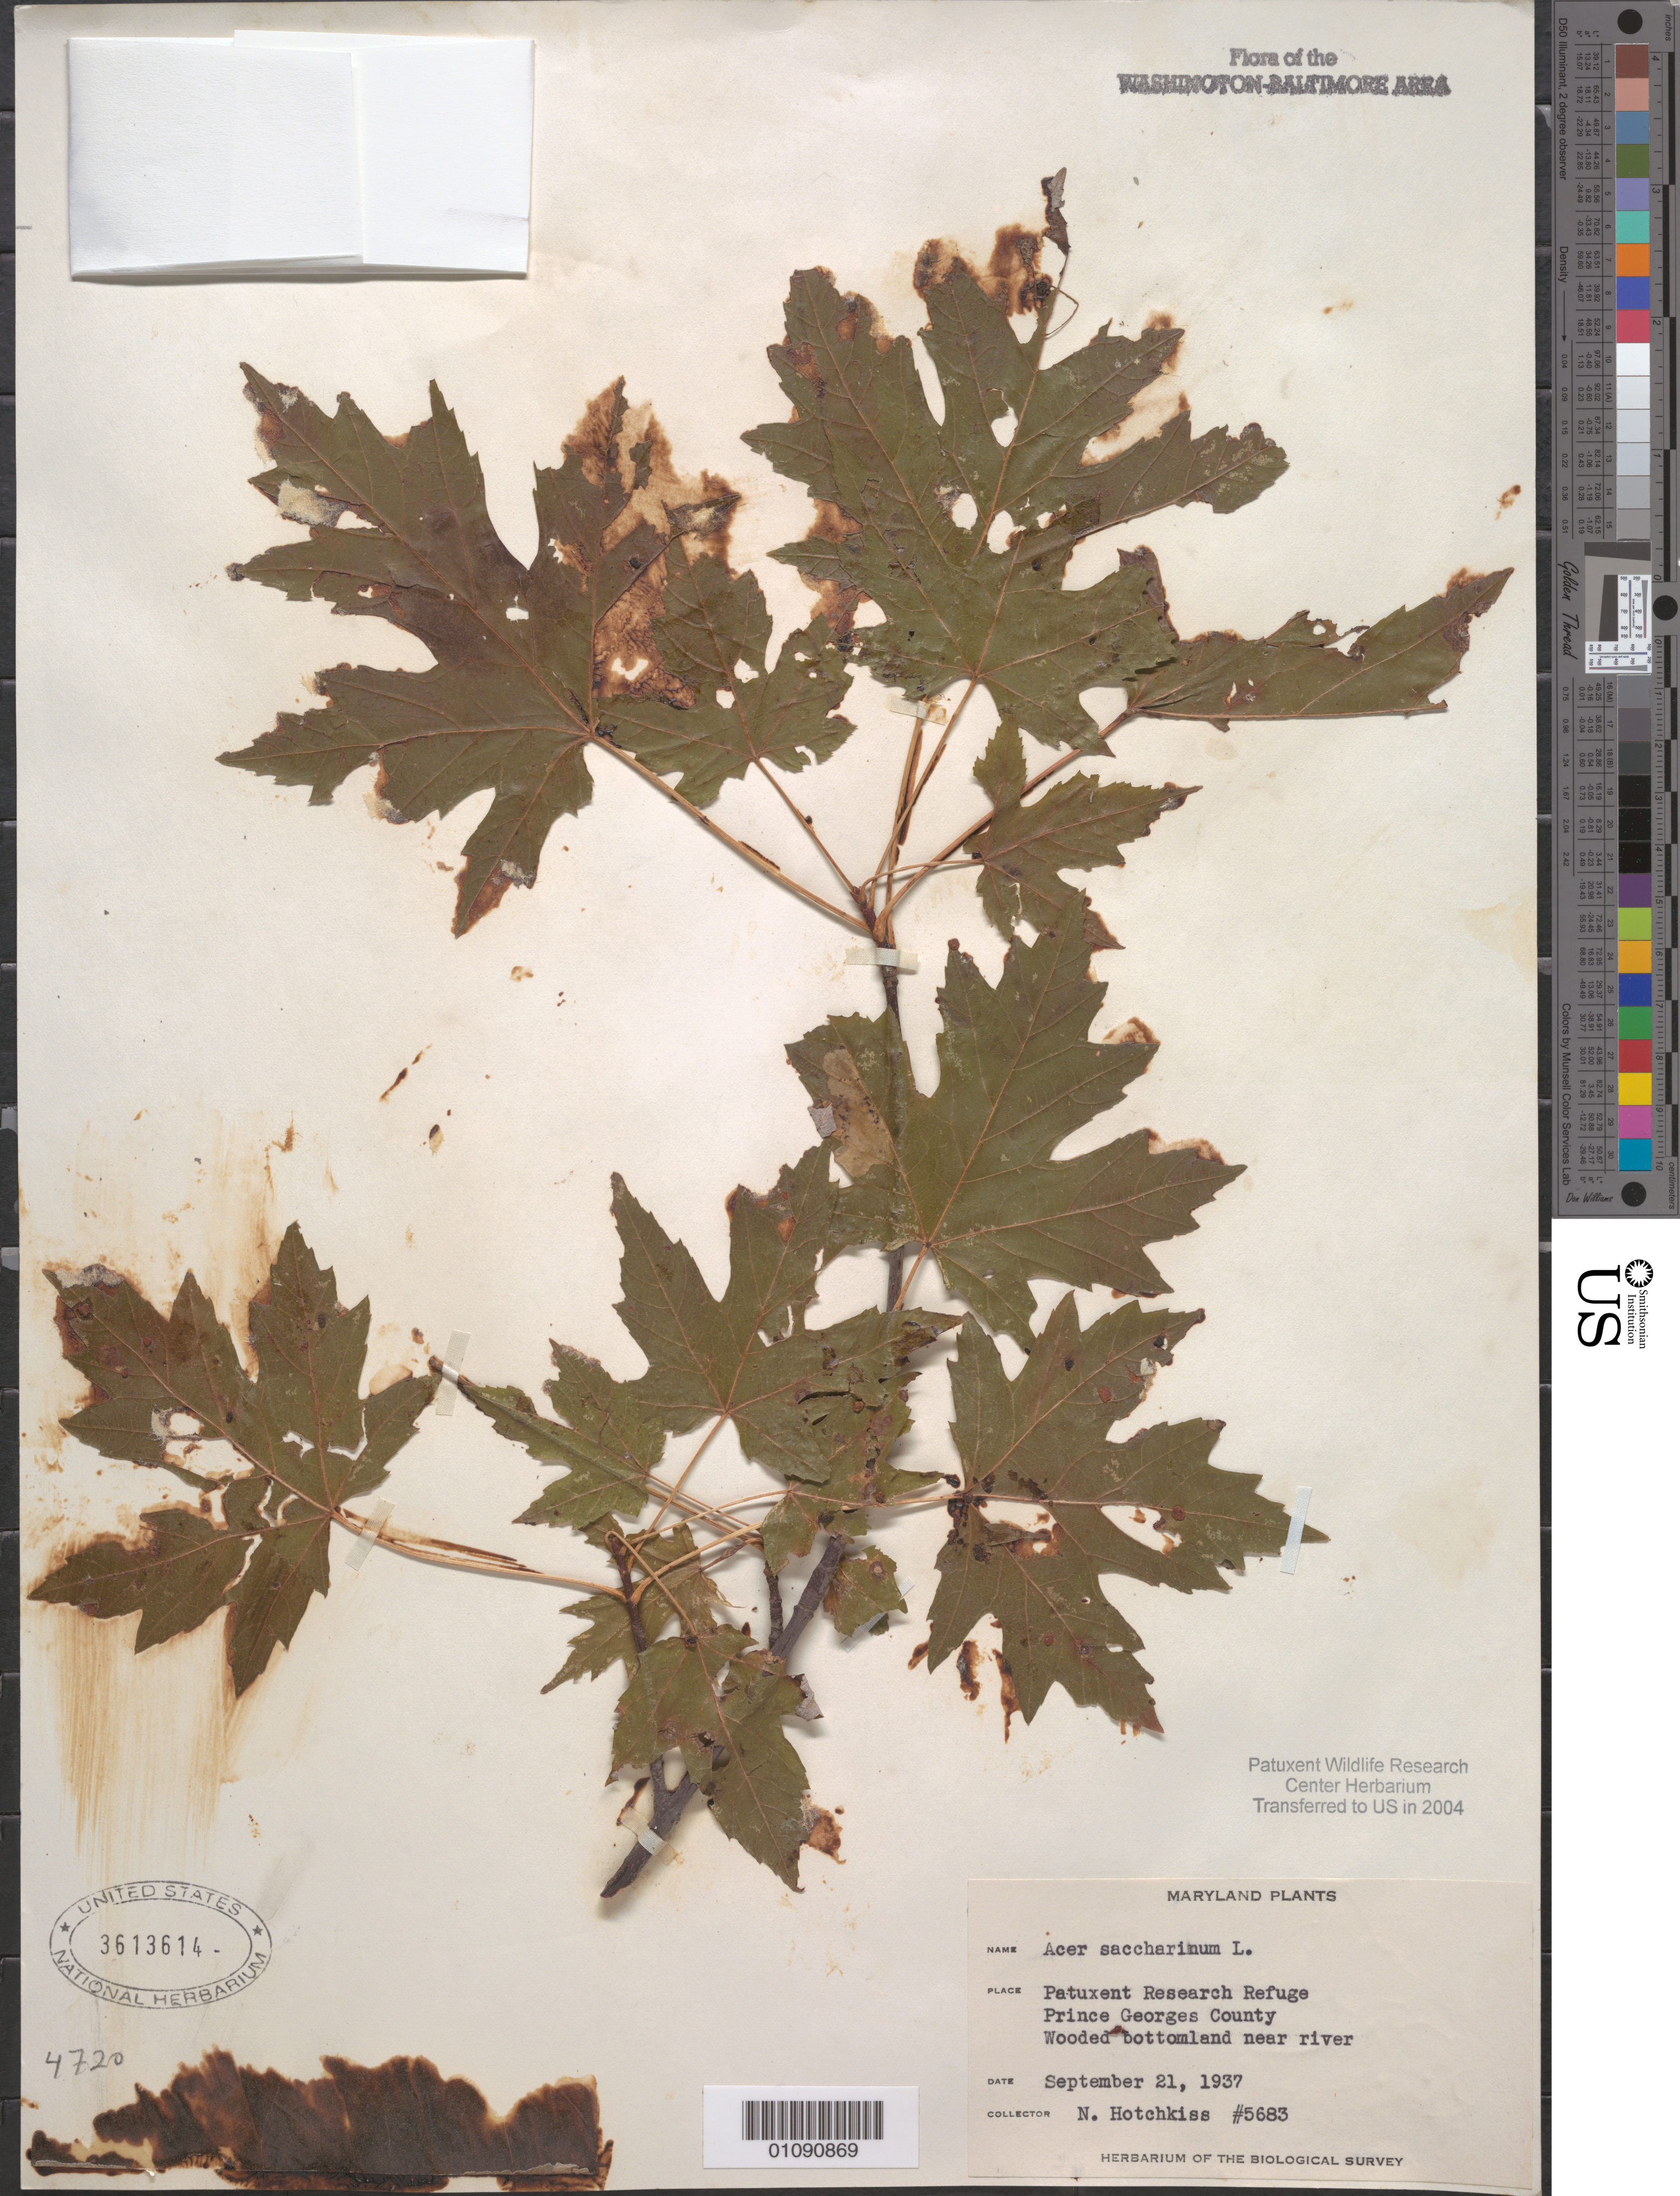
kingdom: Plantae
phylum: Tracheophyta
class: Magnoliopsida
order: Sapindales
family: Sapindaceae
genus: Acer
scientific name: Acer saccharinum subsp. floridanum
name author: (Chapm.) Wesm.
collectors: N. Hotchkiss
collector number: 5683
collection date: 1937-09-21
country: United States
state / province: Maryland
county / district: Prince George's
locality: Patuxent Wildlife Refuge.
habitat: Wooded bottomland near river.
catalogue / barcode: US 3613614